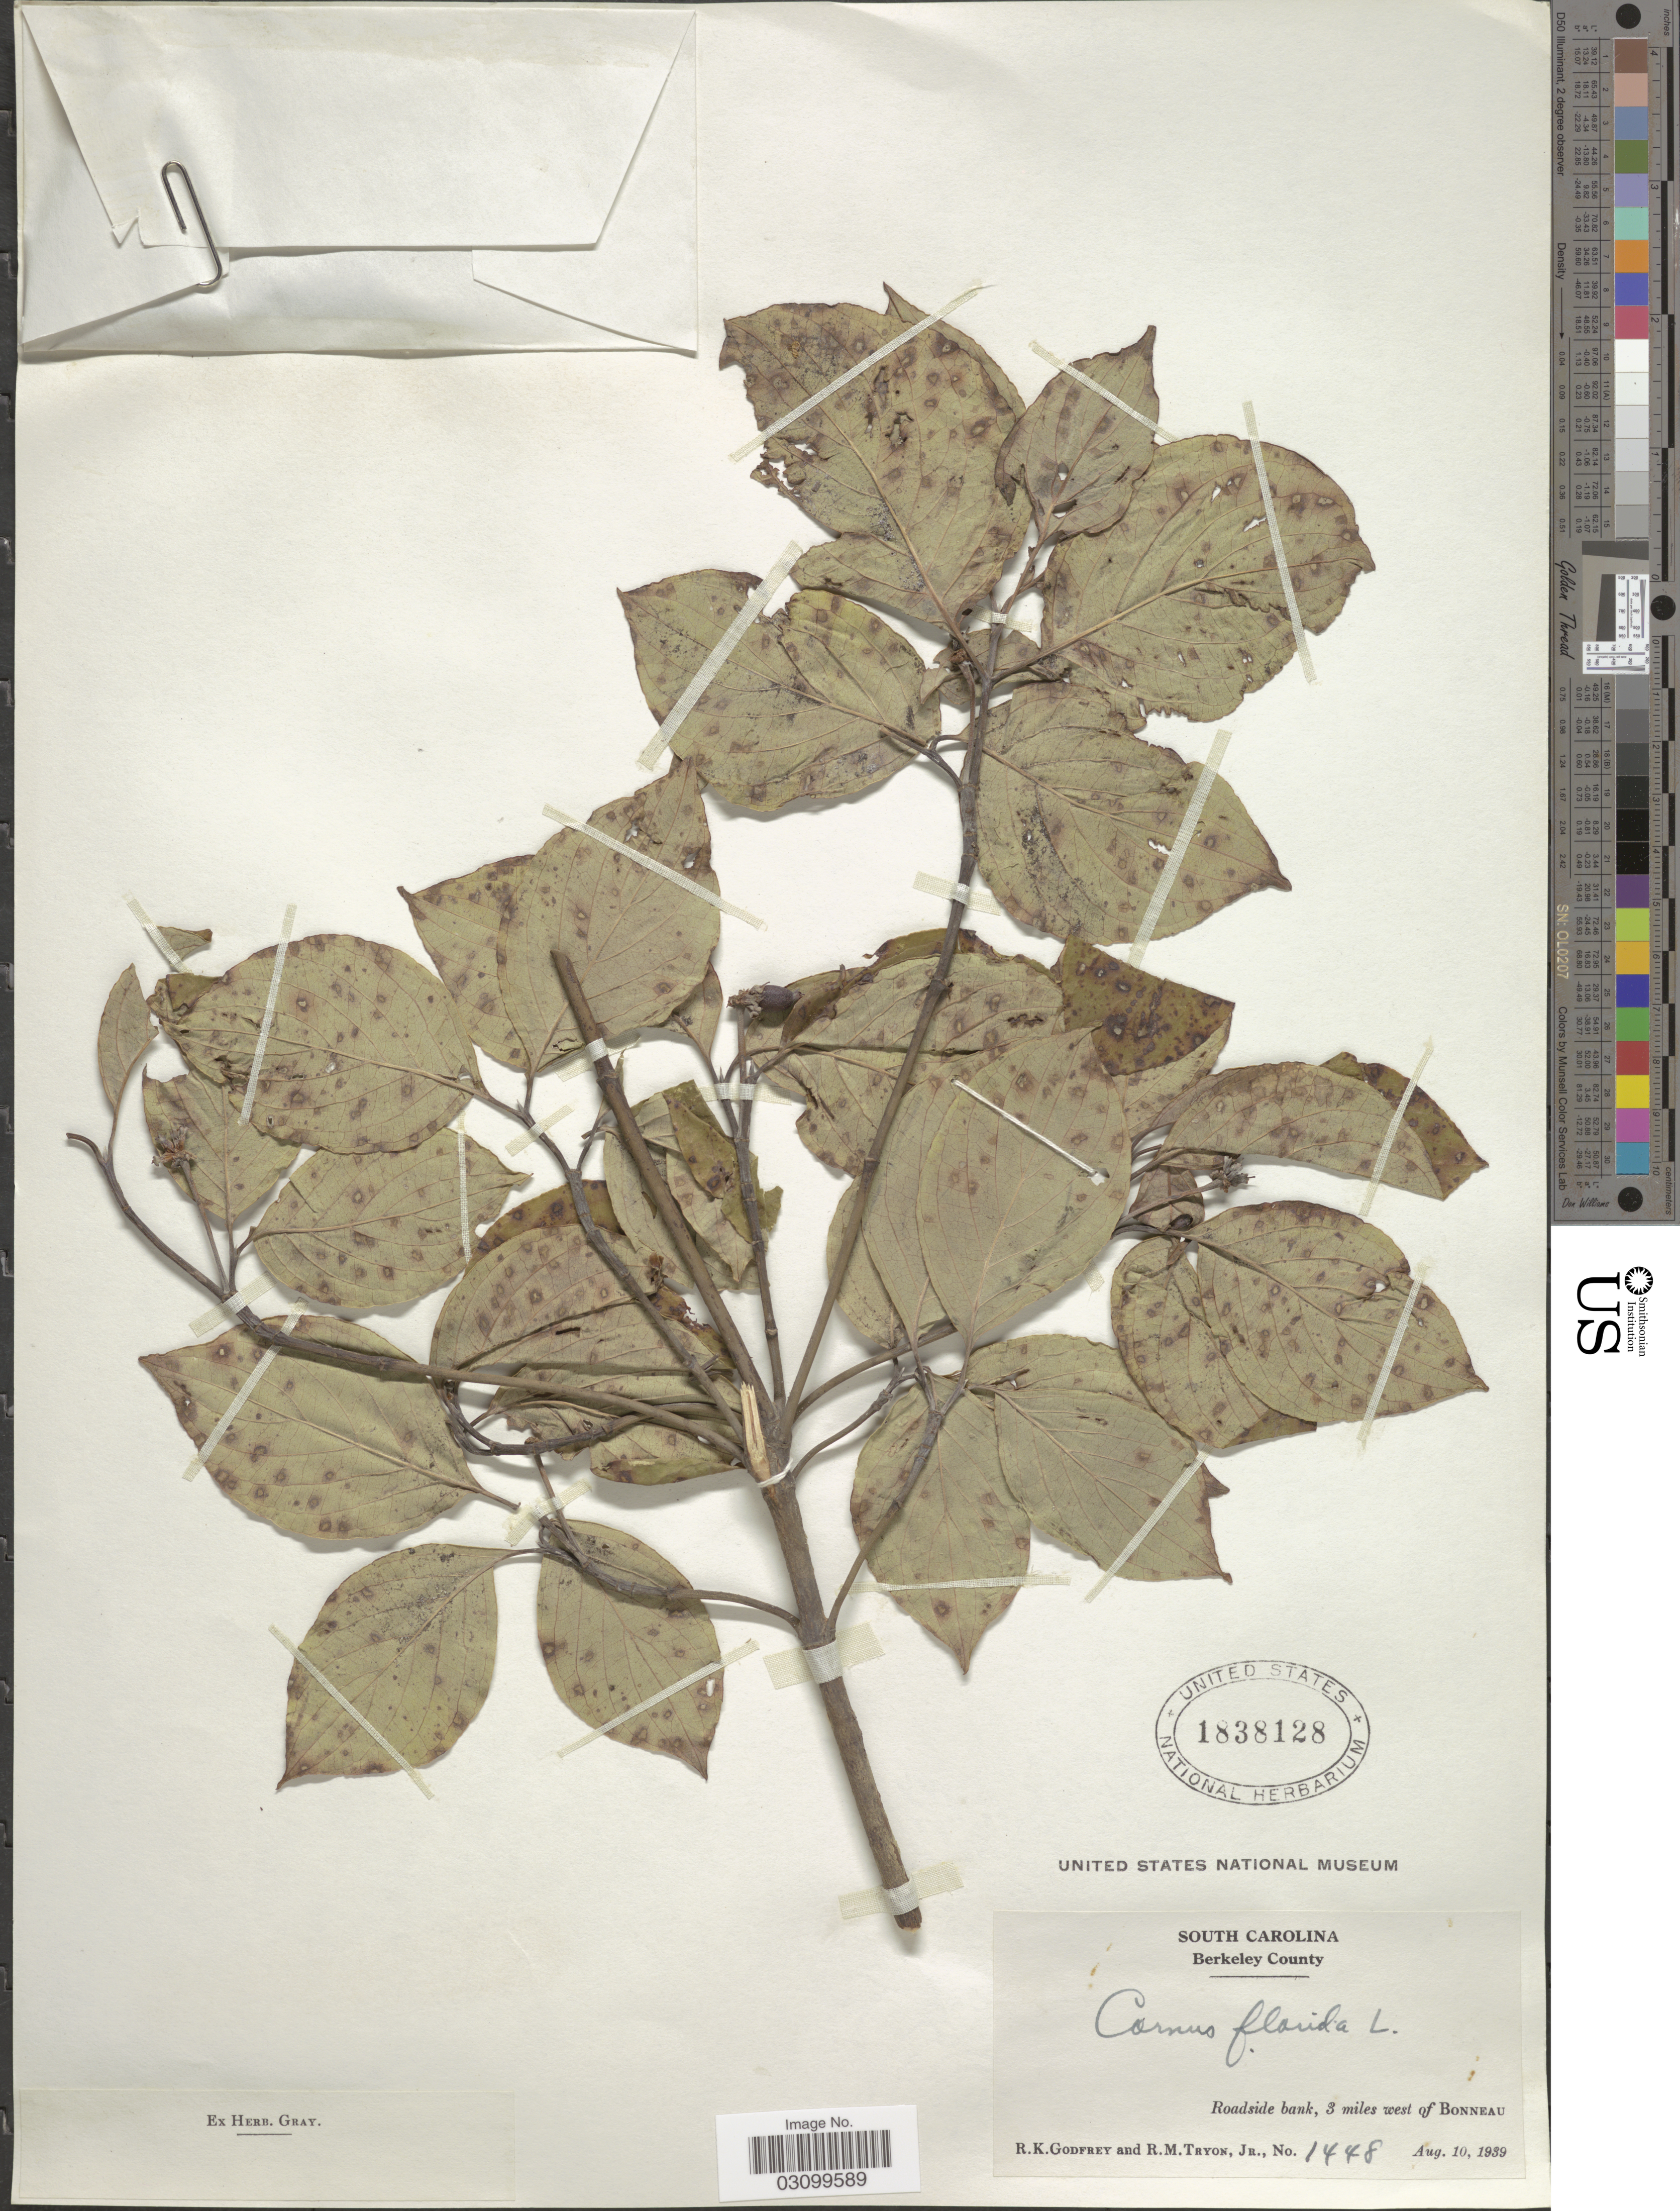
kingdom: Plantae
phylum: Tracheophyta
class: Magnoliopsida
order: Cornales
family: Cornaceae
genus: Cornus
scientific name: Cornus florida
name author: L.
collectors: R. K. Godfrey & R. Tryon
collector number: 1448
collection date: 1939-08-10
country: United States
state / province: South Carolina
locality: Berkeley County. Roadside bank, 3 miles west of Bonneau.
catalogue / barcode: US 1838128